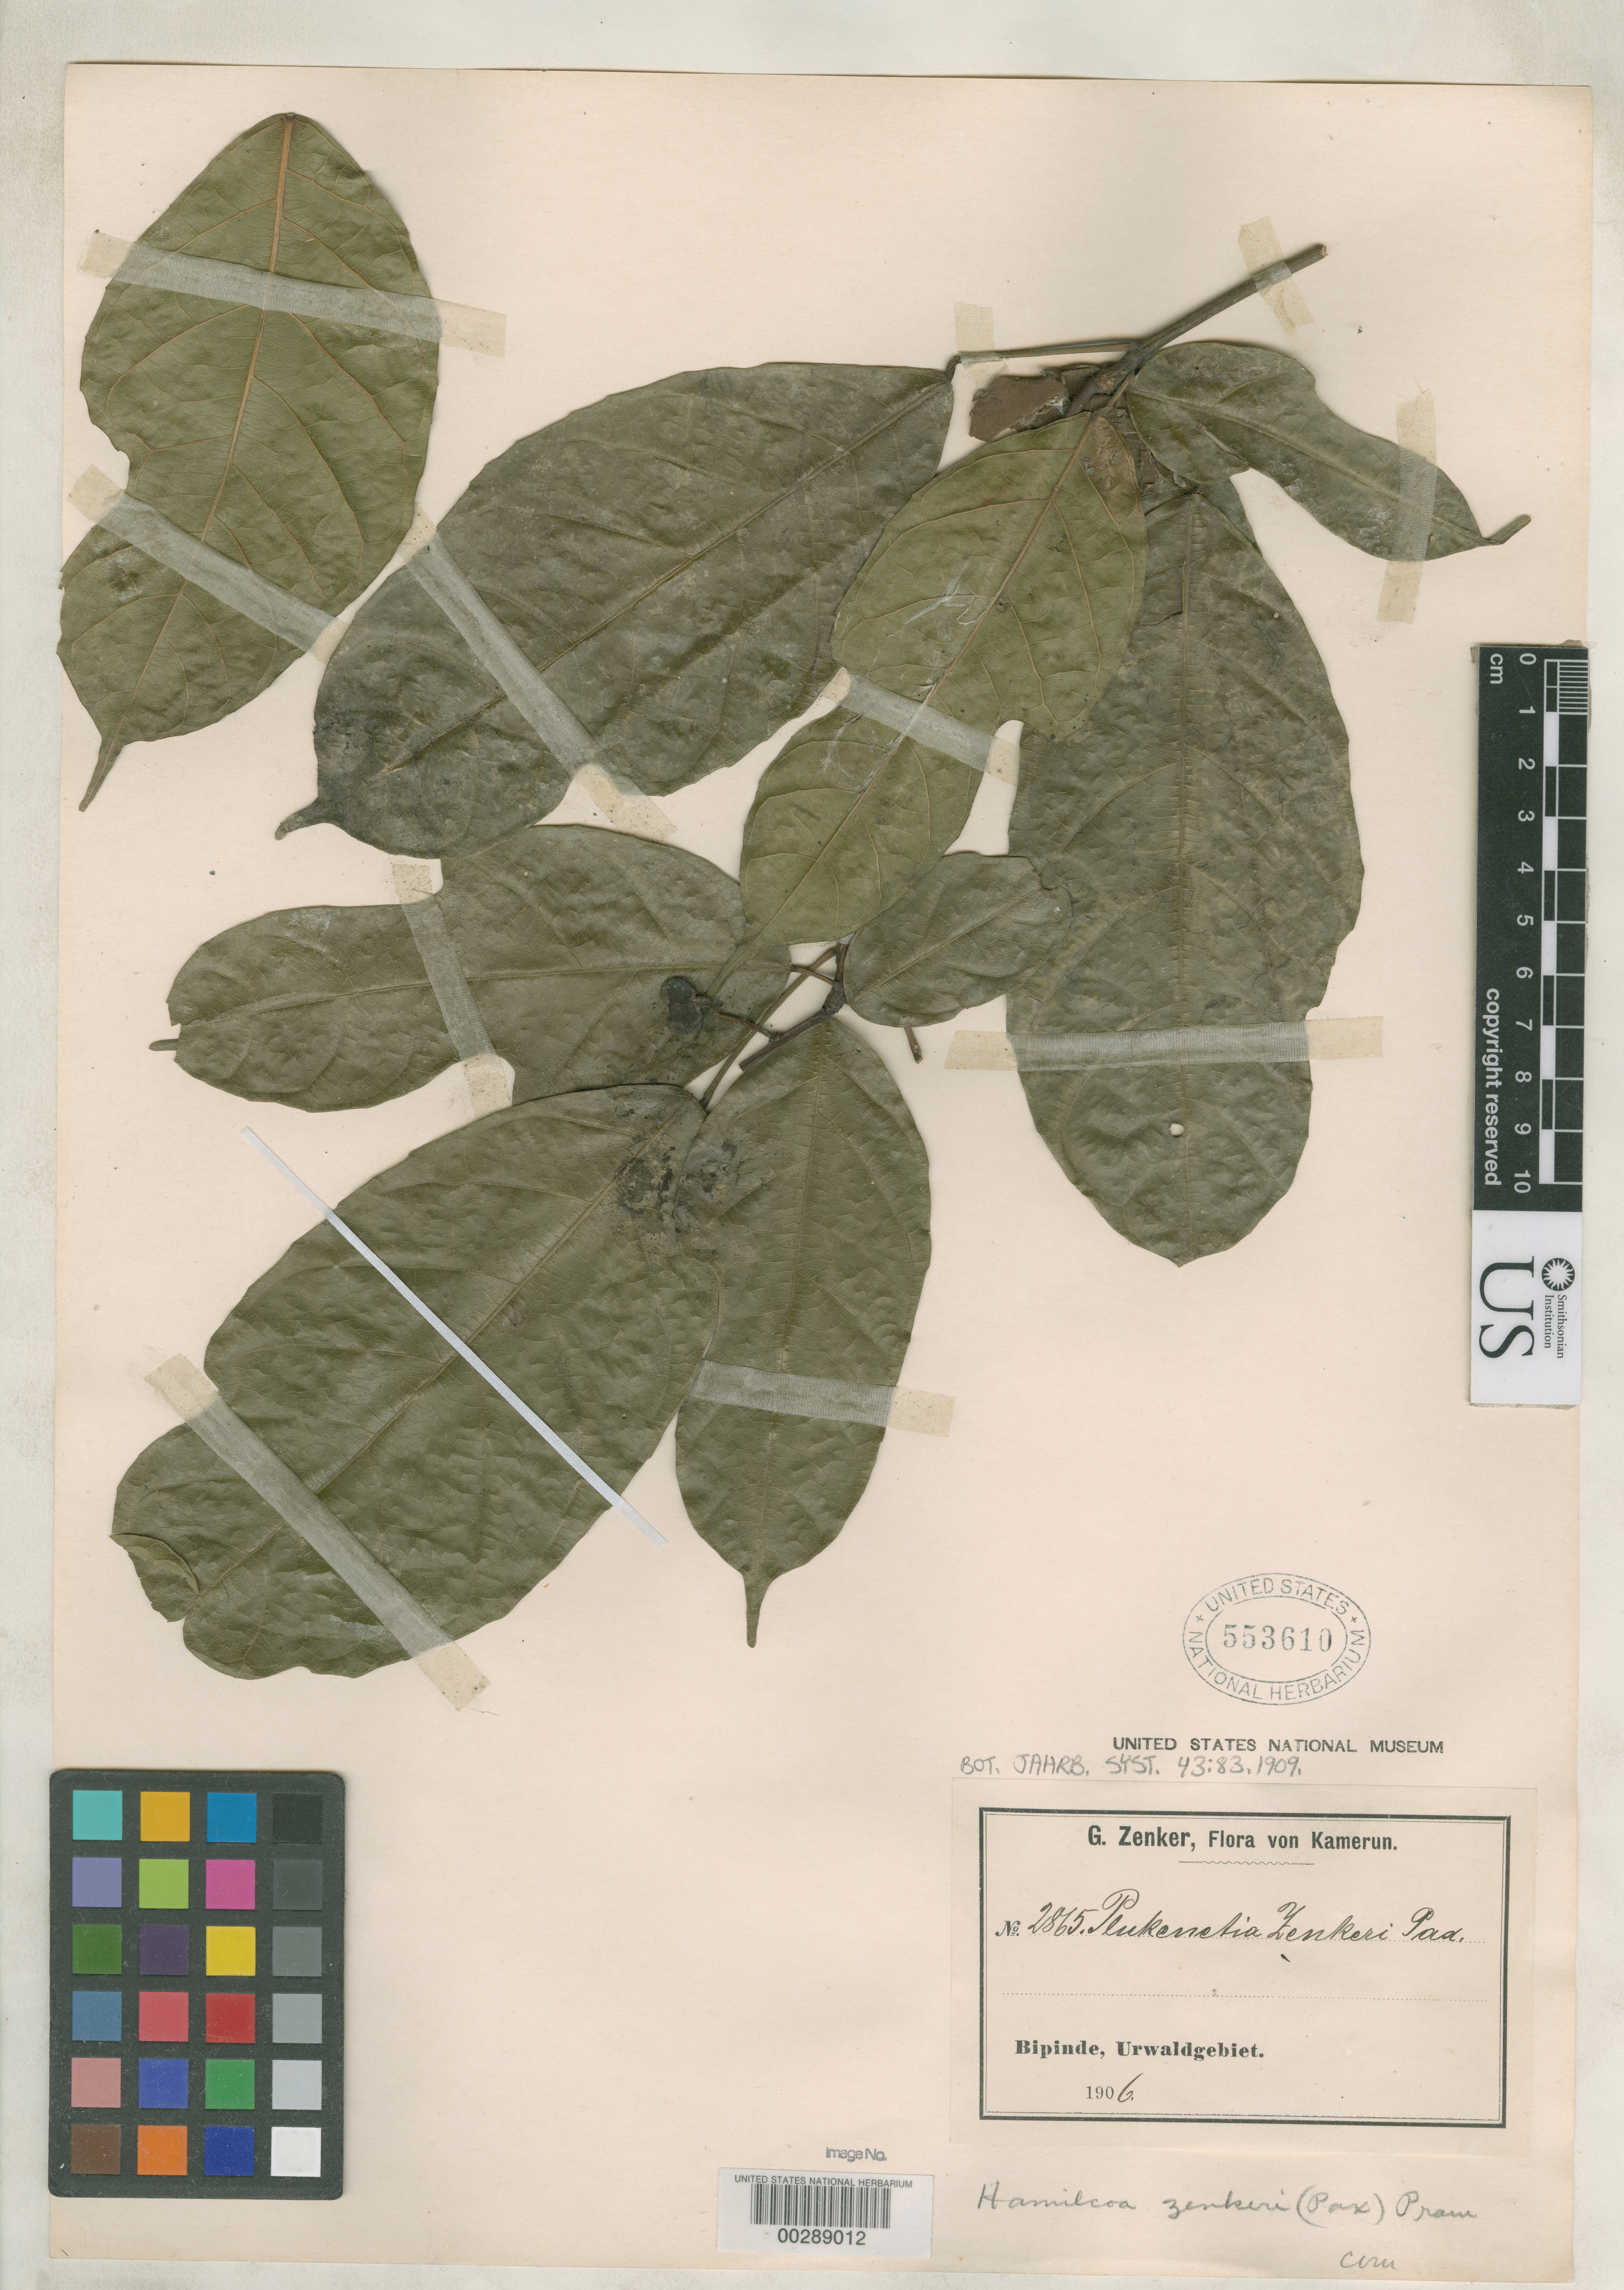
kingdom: Plantae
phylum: Tracheophyta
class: Magnoliopsida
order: Malpighiales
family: Euphorbiaceae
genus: Plukenetia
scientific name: Plukenetia zenkeri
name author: Pax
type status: Isosyntype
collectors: G. A. Zenker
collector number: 2865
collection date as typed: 1906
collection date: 1906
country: Cameroon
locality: Bipinde, Urwaldgebiet.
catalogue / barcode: US 553610